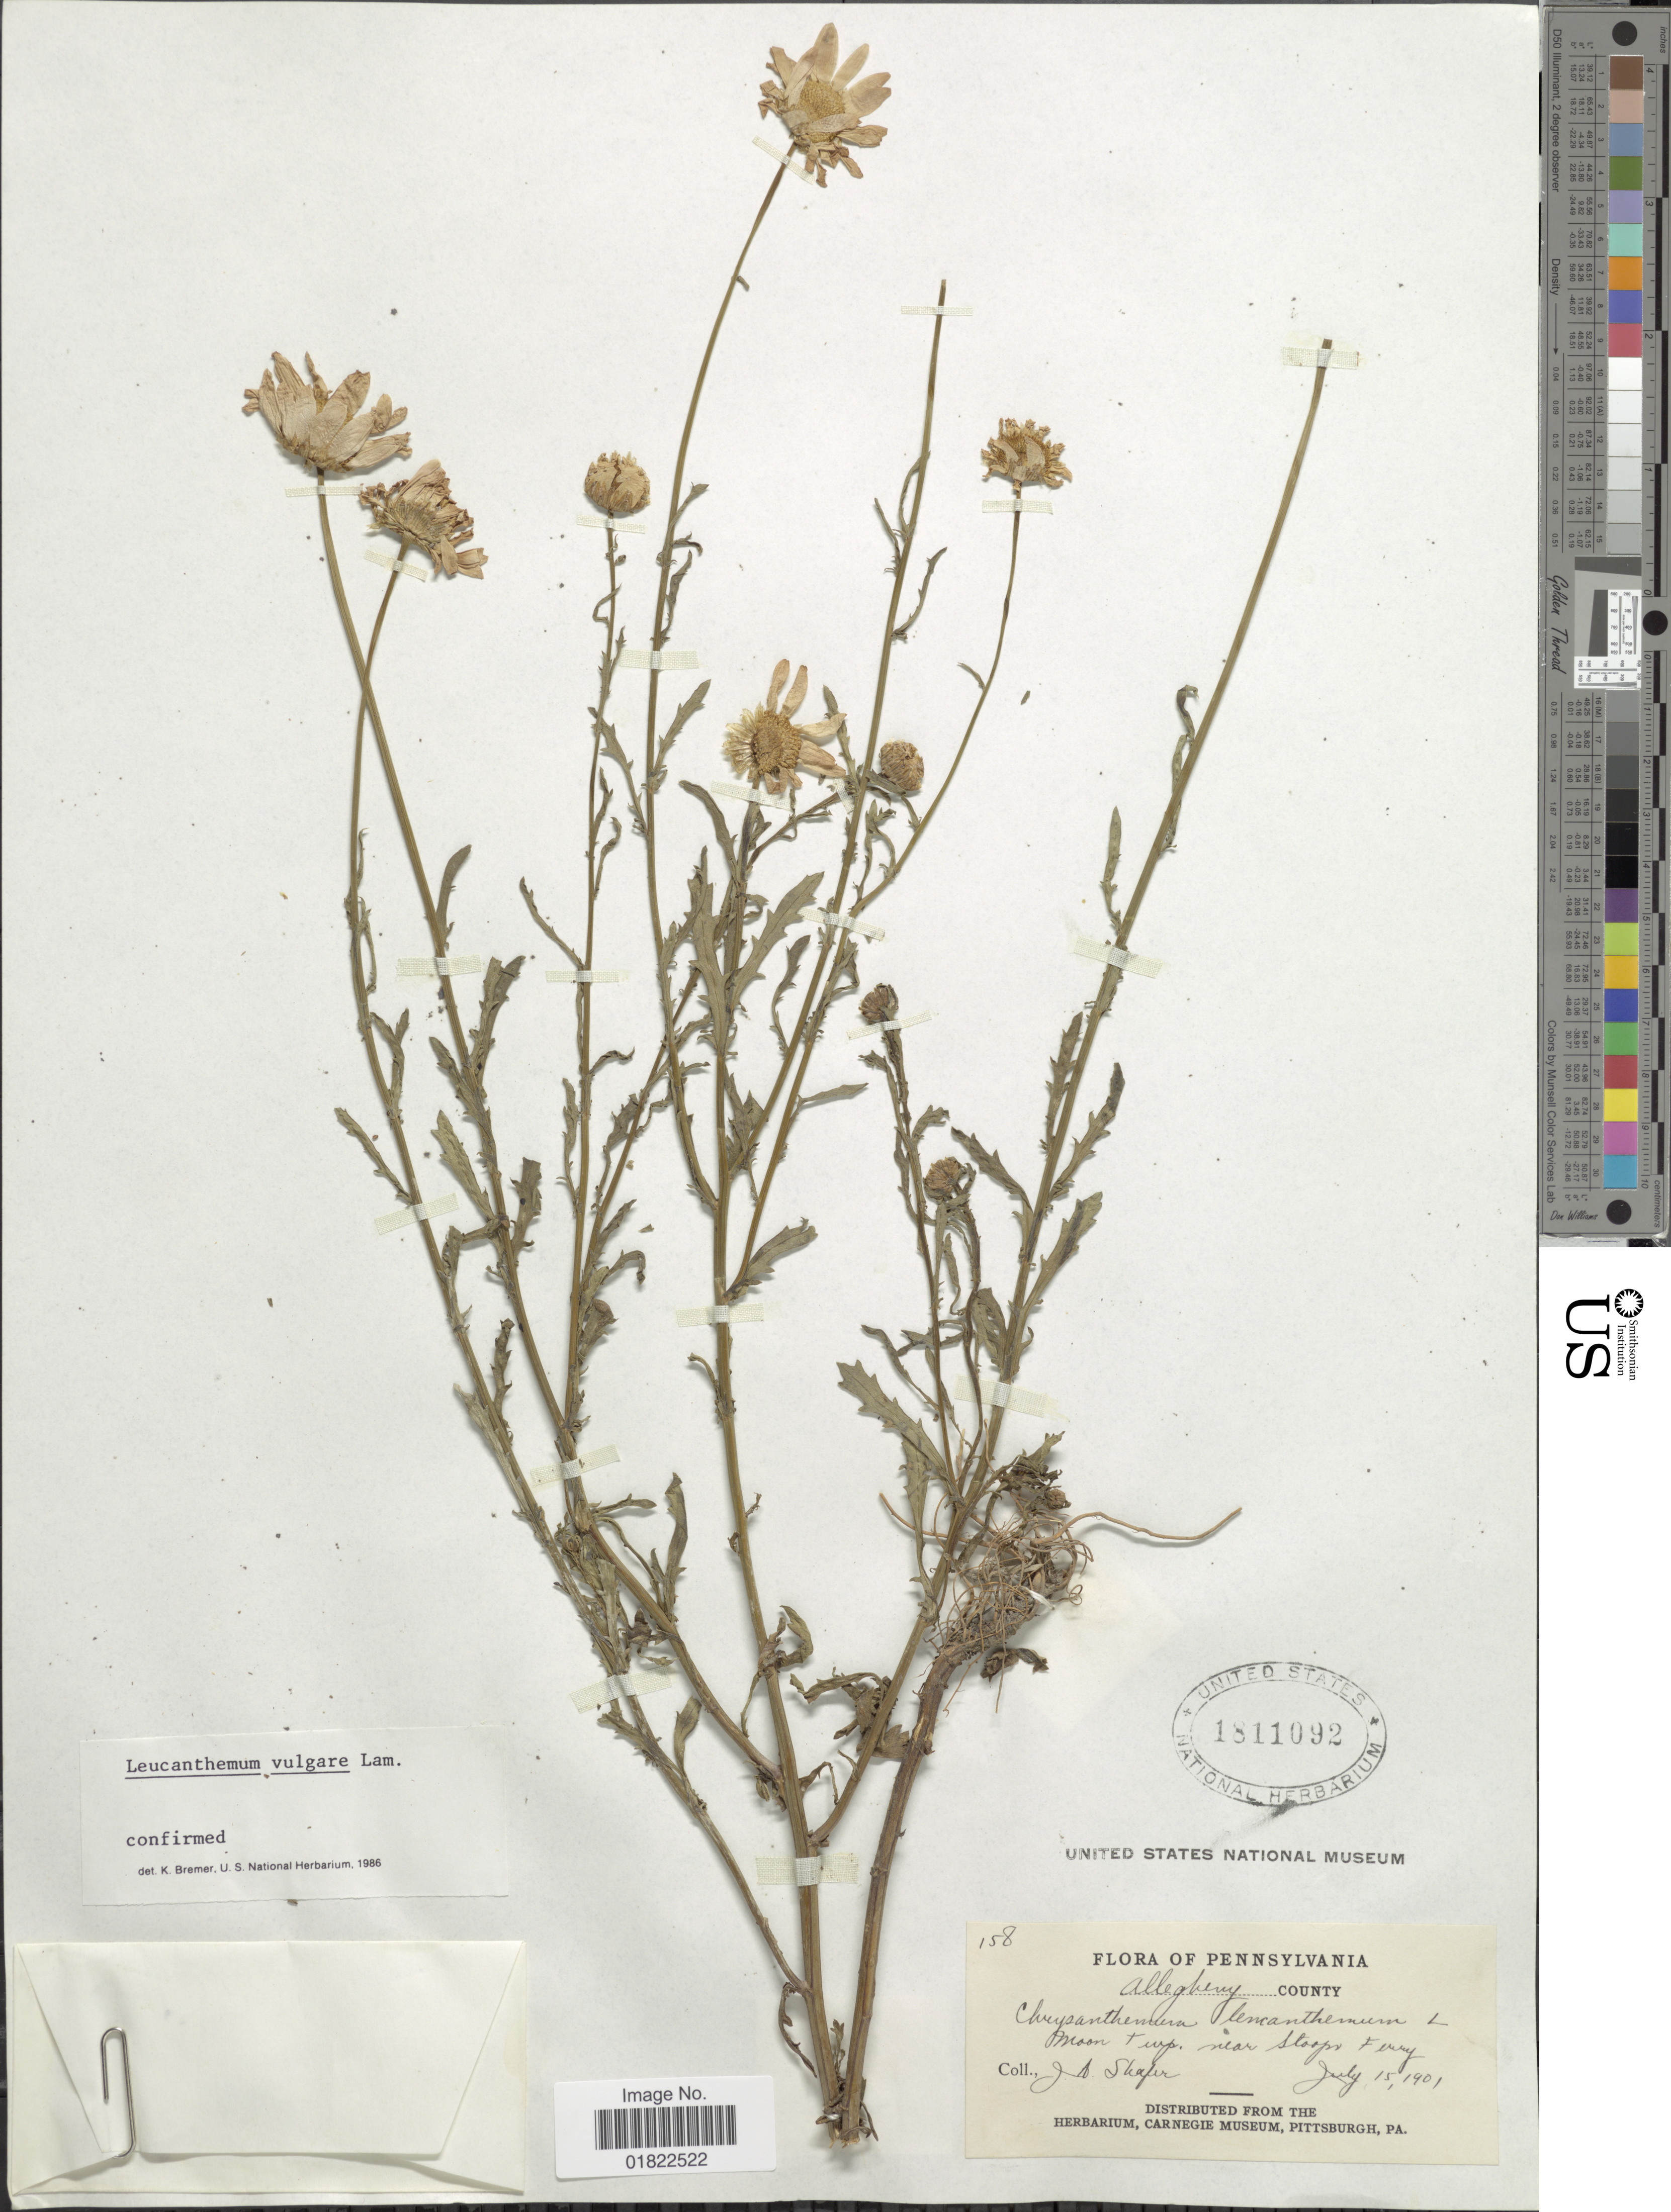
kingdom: Plantae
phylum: Tracheophyta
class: Magnoliopsida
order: Asterales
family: Asteraceae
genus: Leucanthemum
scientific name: Leucanthemum vulgare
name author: Lam.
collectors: J. A. Shafer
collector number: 158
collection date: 1901-07-15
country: United States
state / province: Pennsylvania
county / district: Allegheny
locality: Allegheny County, Moon twp near Stoops Ferry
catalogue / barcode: US 1811092